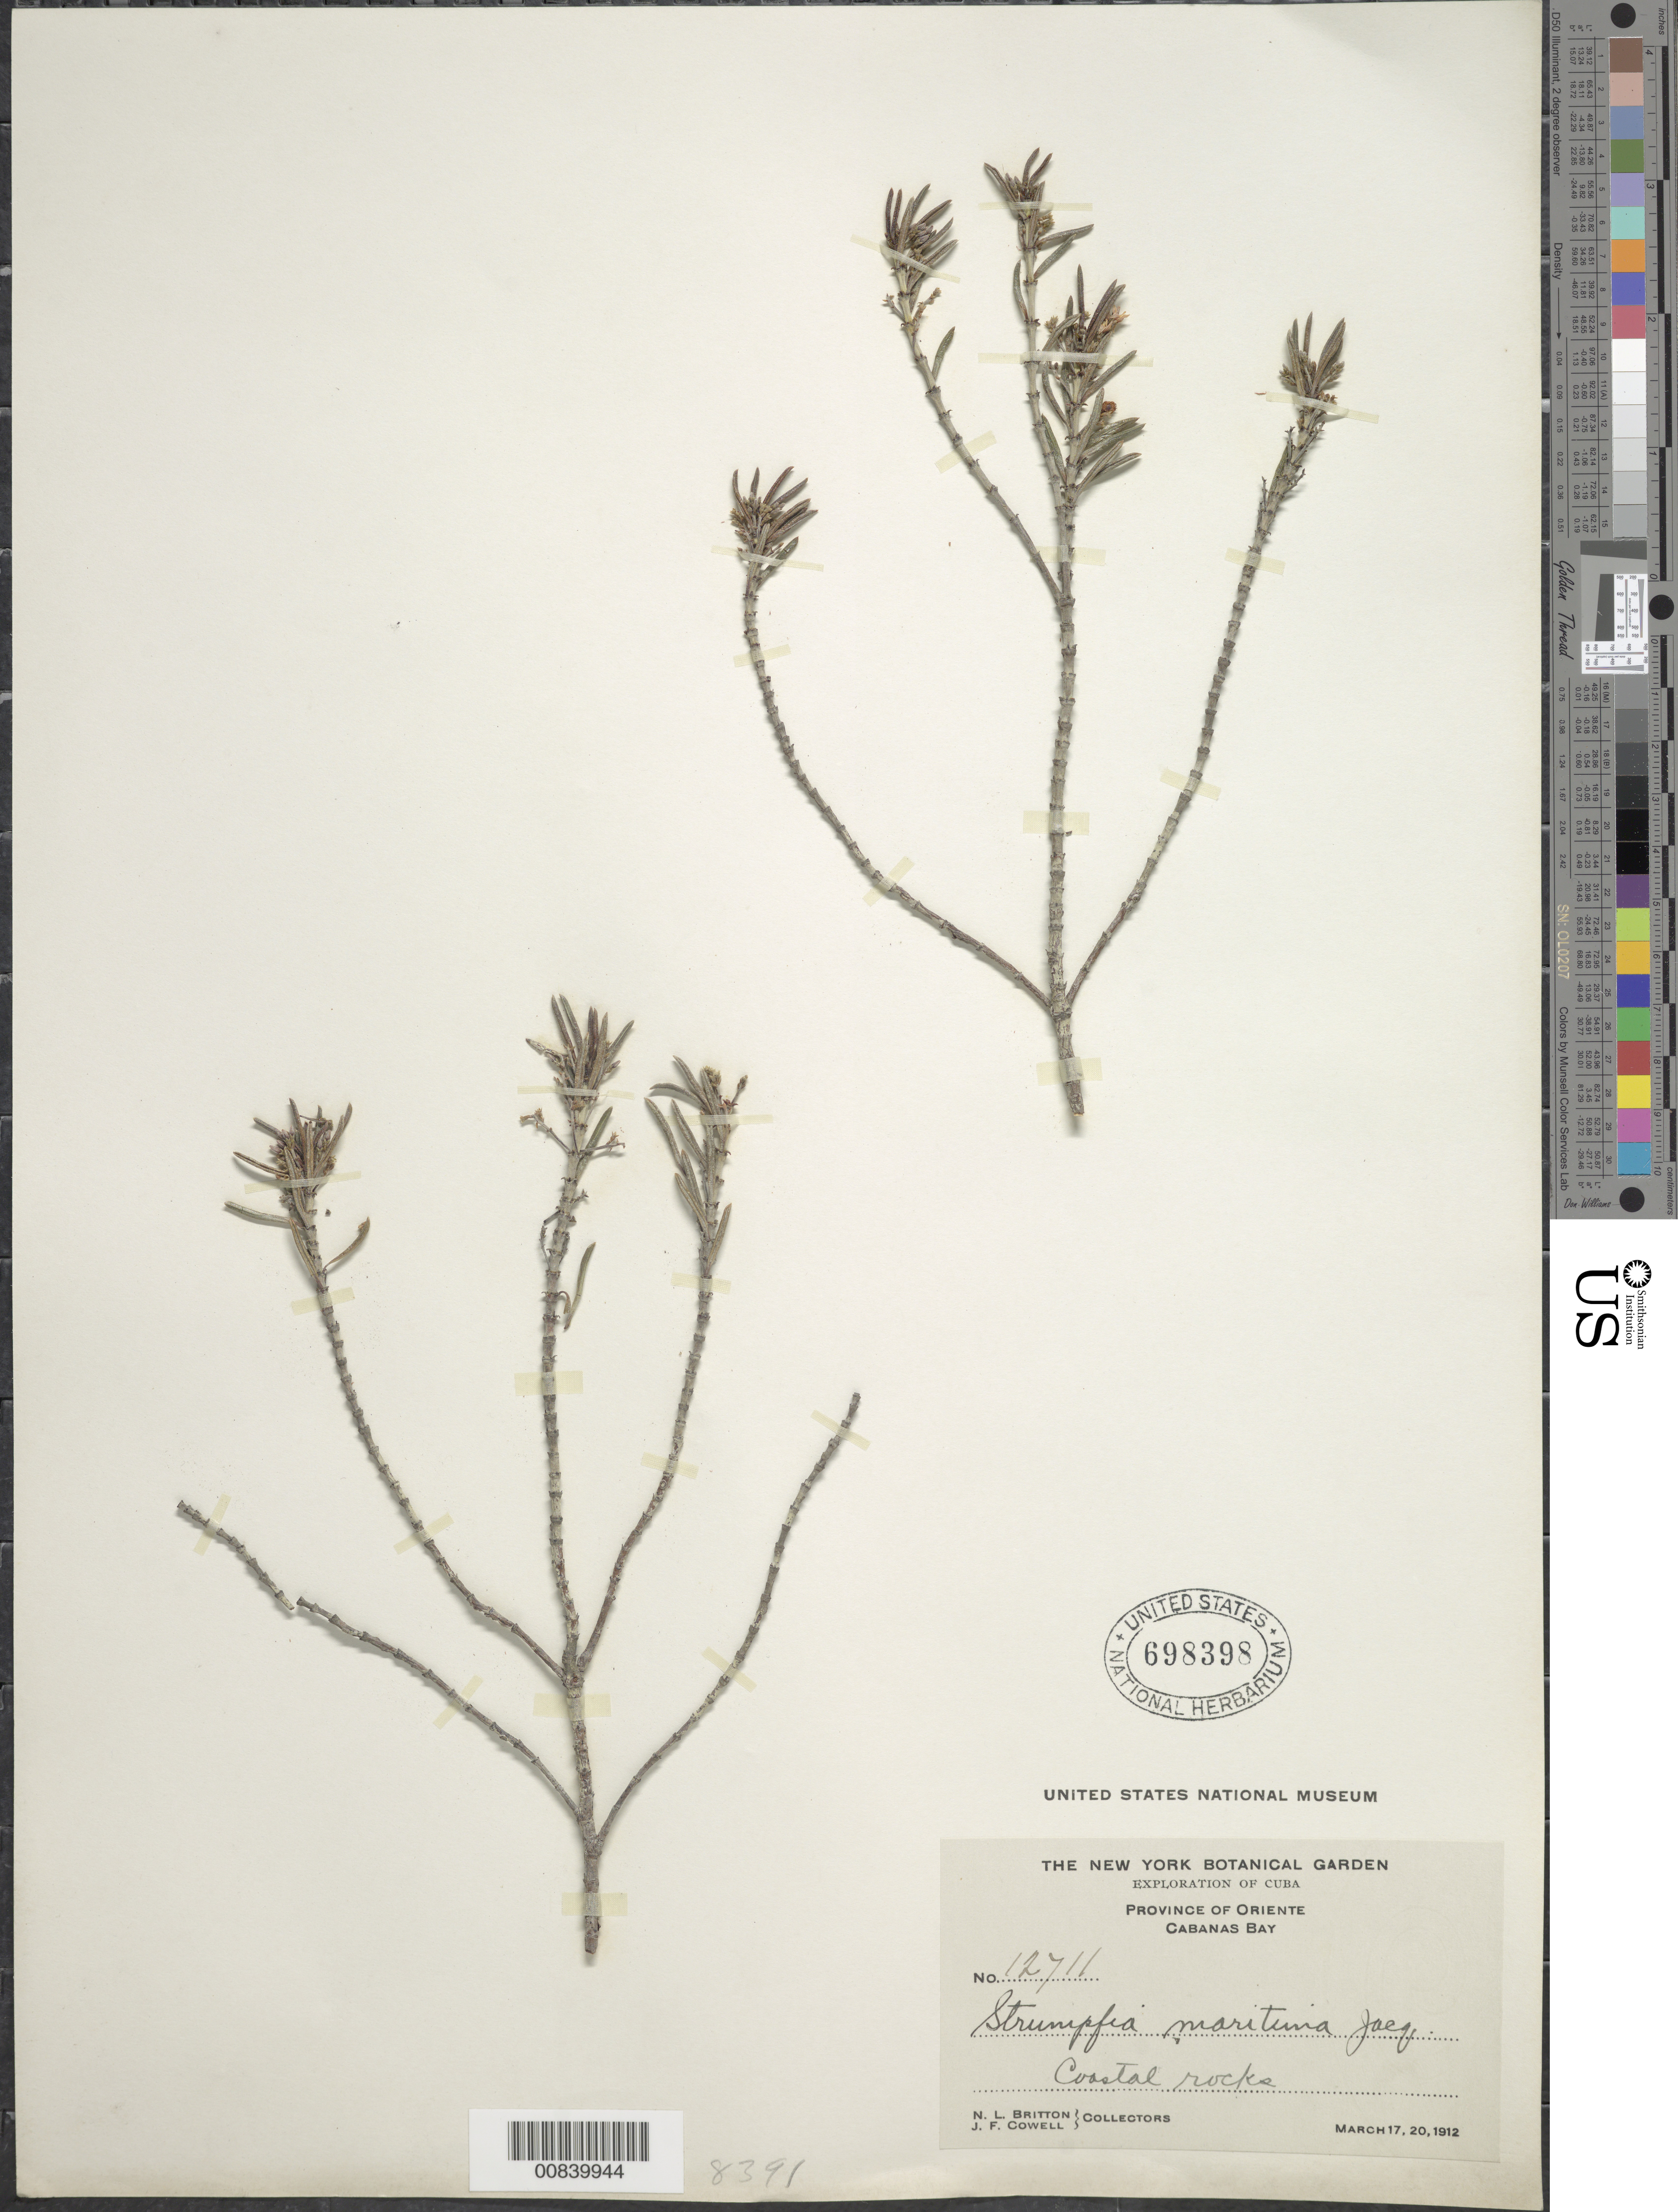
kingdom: Plantae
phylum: Tracheophyta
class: Magnoliopsida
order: Gentianales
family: Rubiaceae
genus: Strumpfia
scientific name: Strumpfia maritima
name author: Jacq.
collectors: N. Britton & J. F. Cowell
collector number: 12711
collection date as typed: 17 Mar 1912 to 20 Mar 1912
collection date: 1912-03-17/1912-03-20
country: Cuba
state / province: Oriente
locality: Cabanas Bay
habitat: Coastal Rocks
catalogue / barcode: US 698398